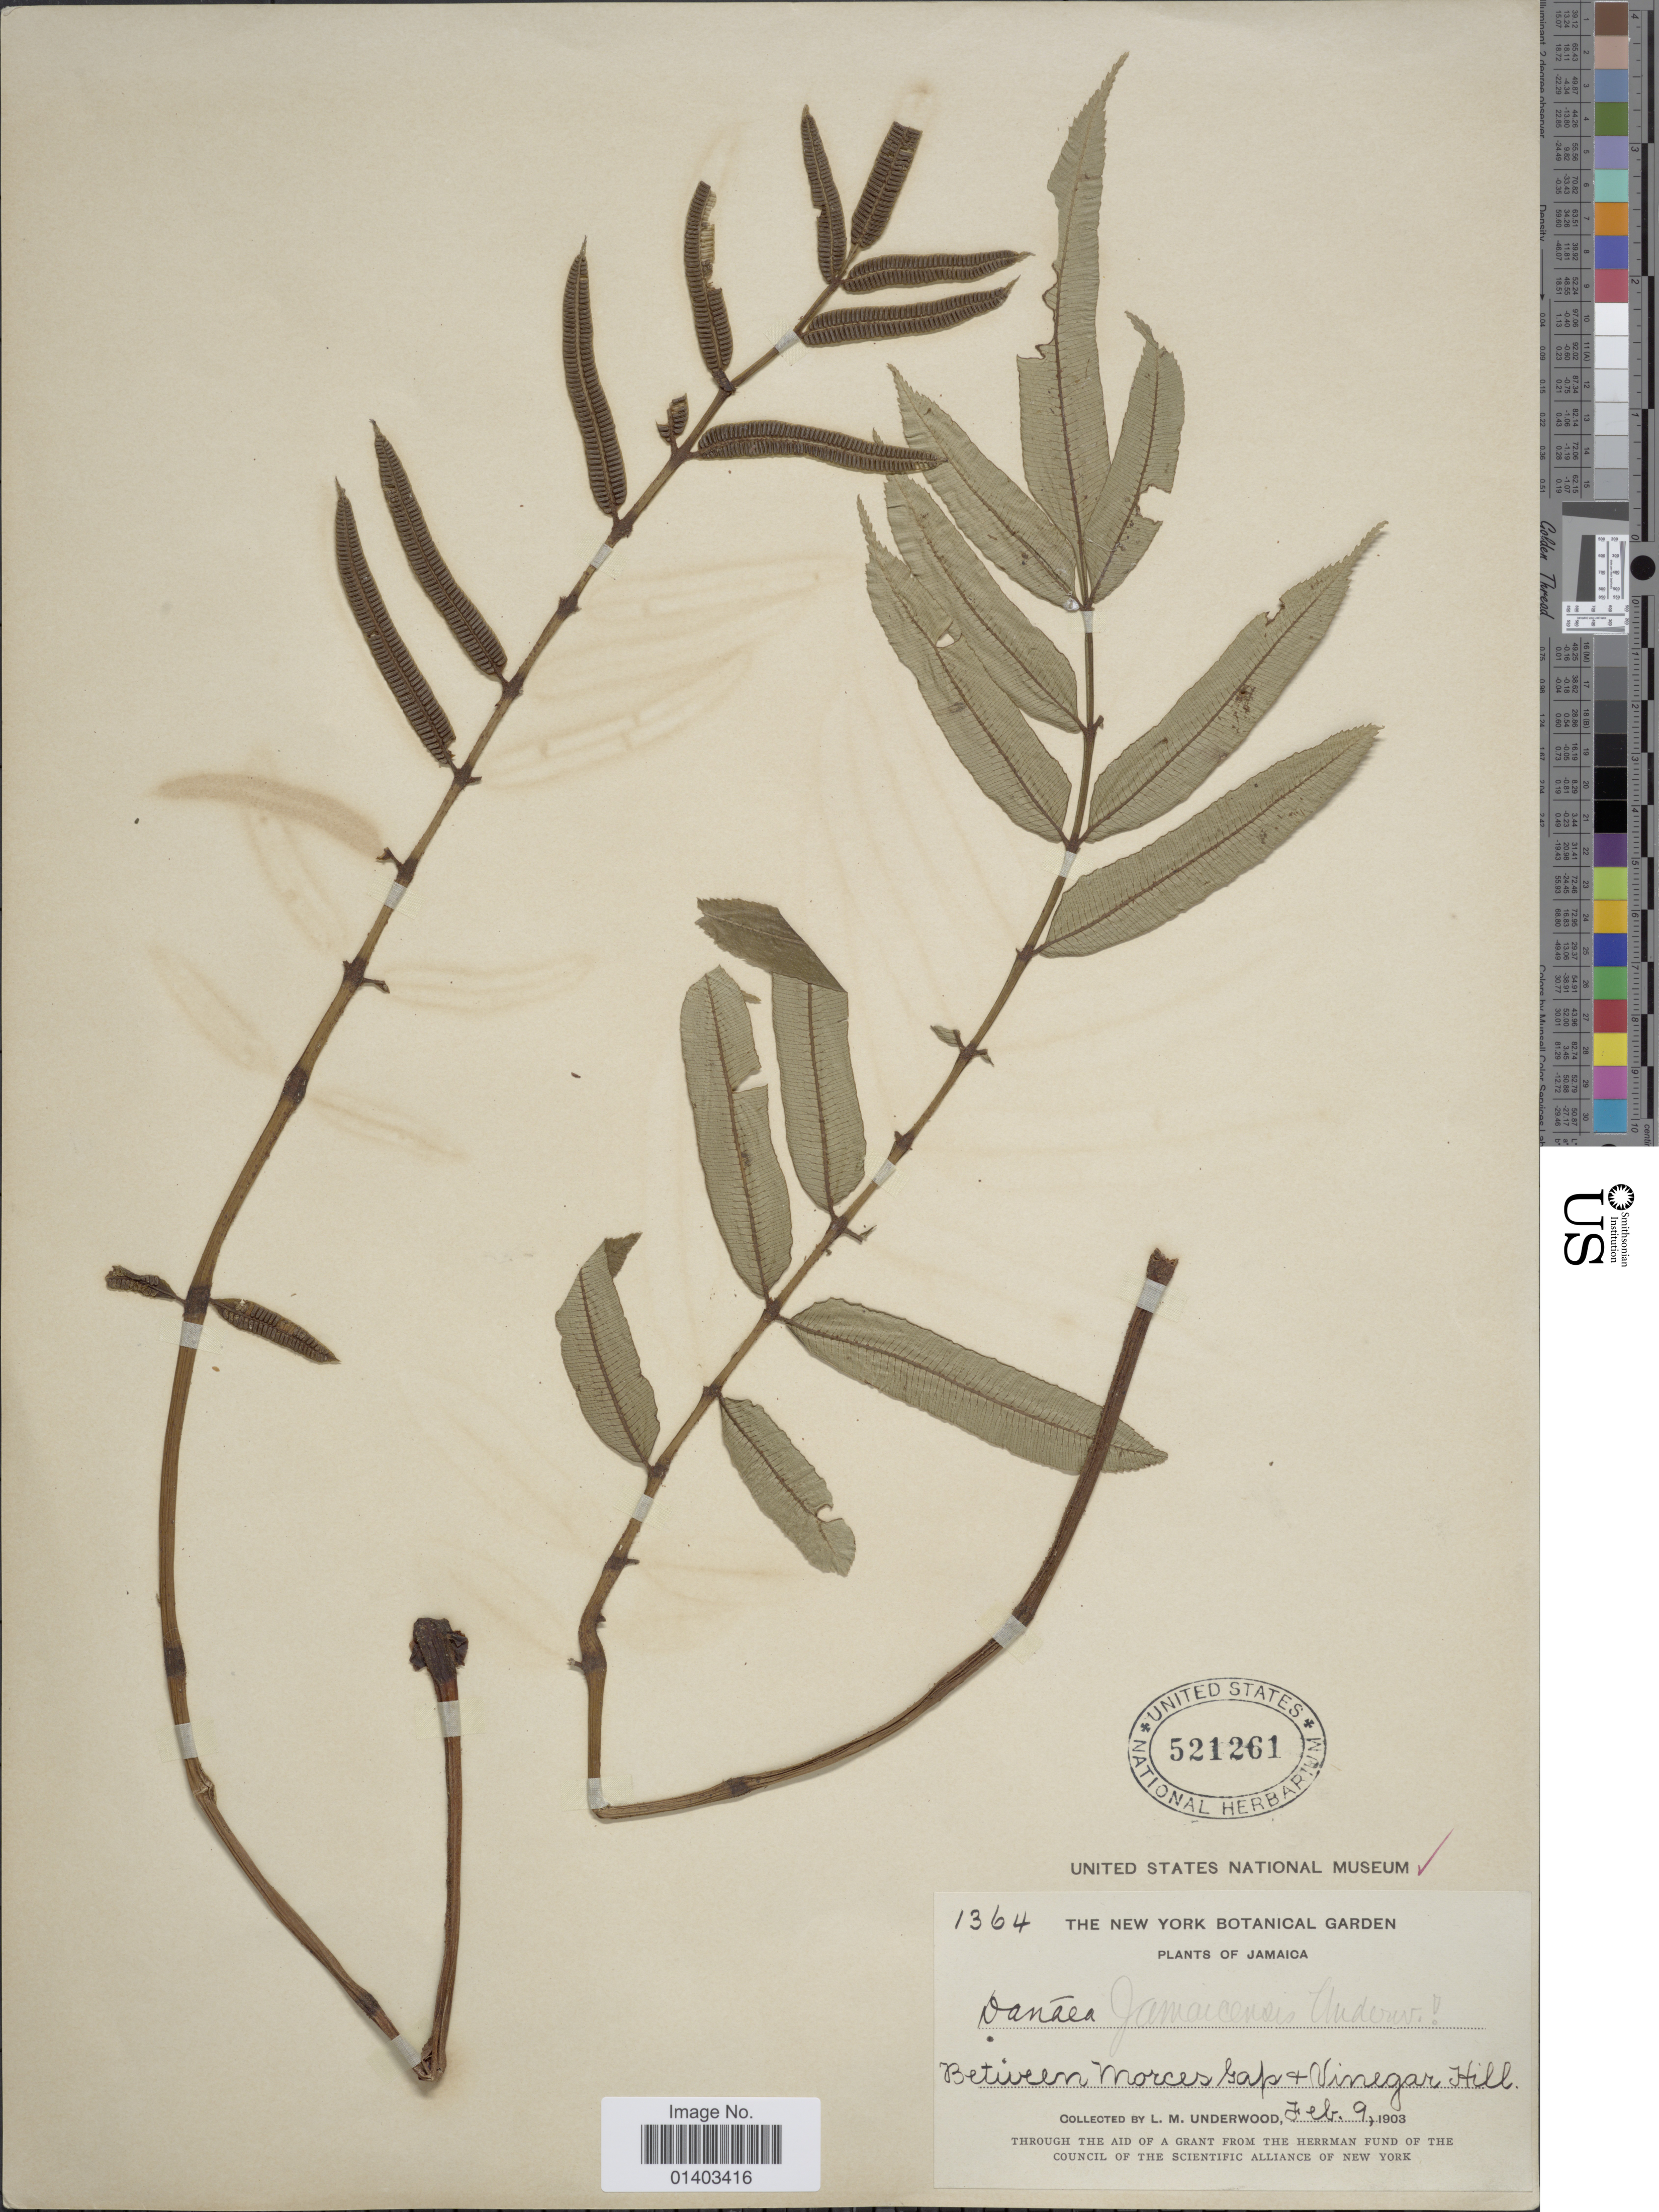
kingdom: Plantae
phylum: Tracheophyta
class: Polypodiopsida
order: Marattiales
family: Marattiaceae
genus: Danaea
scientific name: Danaea moritziana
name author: C. Presl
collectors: L. M. Underwood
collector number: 1364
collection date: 1903-02-09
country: Jamaica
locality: Between Morces Gap+Vinegar Hill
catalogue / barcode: US 521261